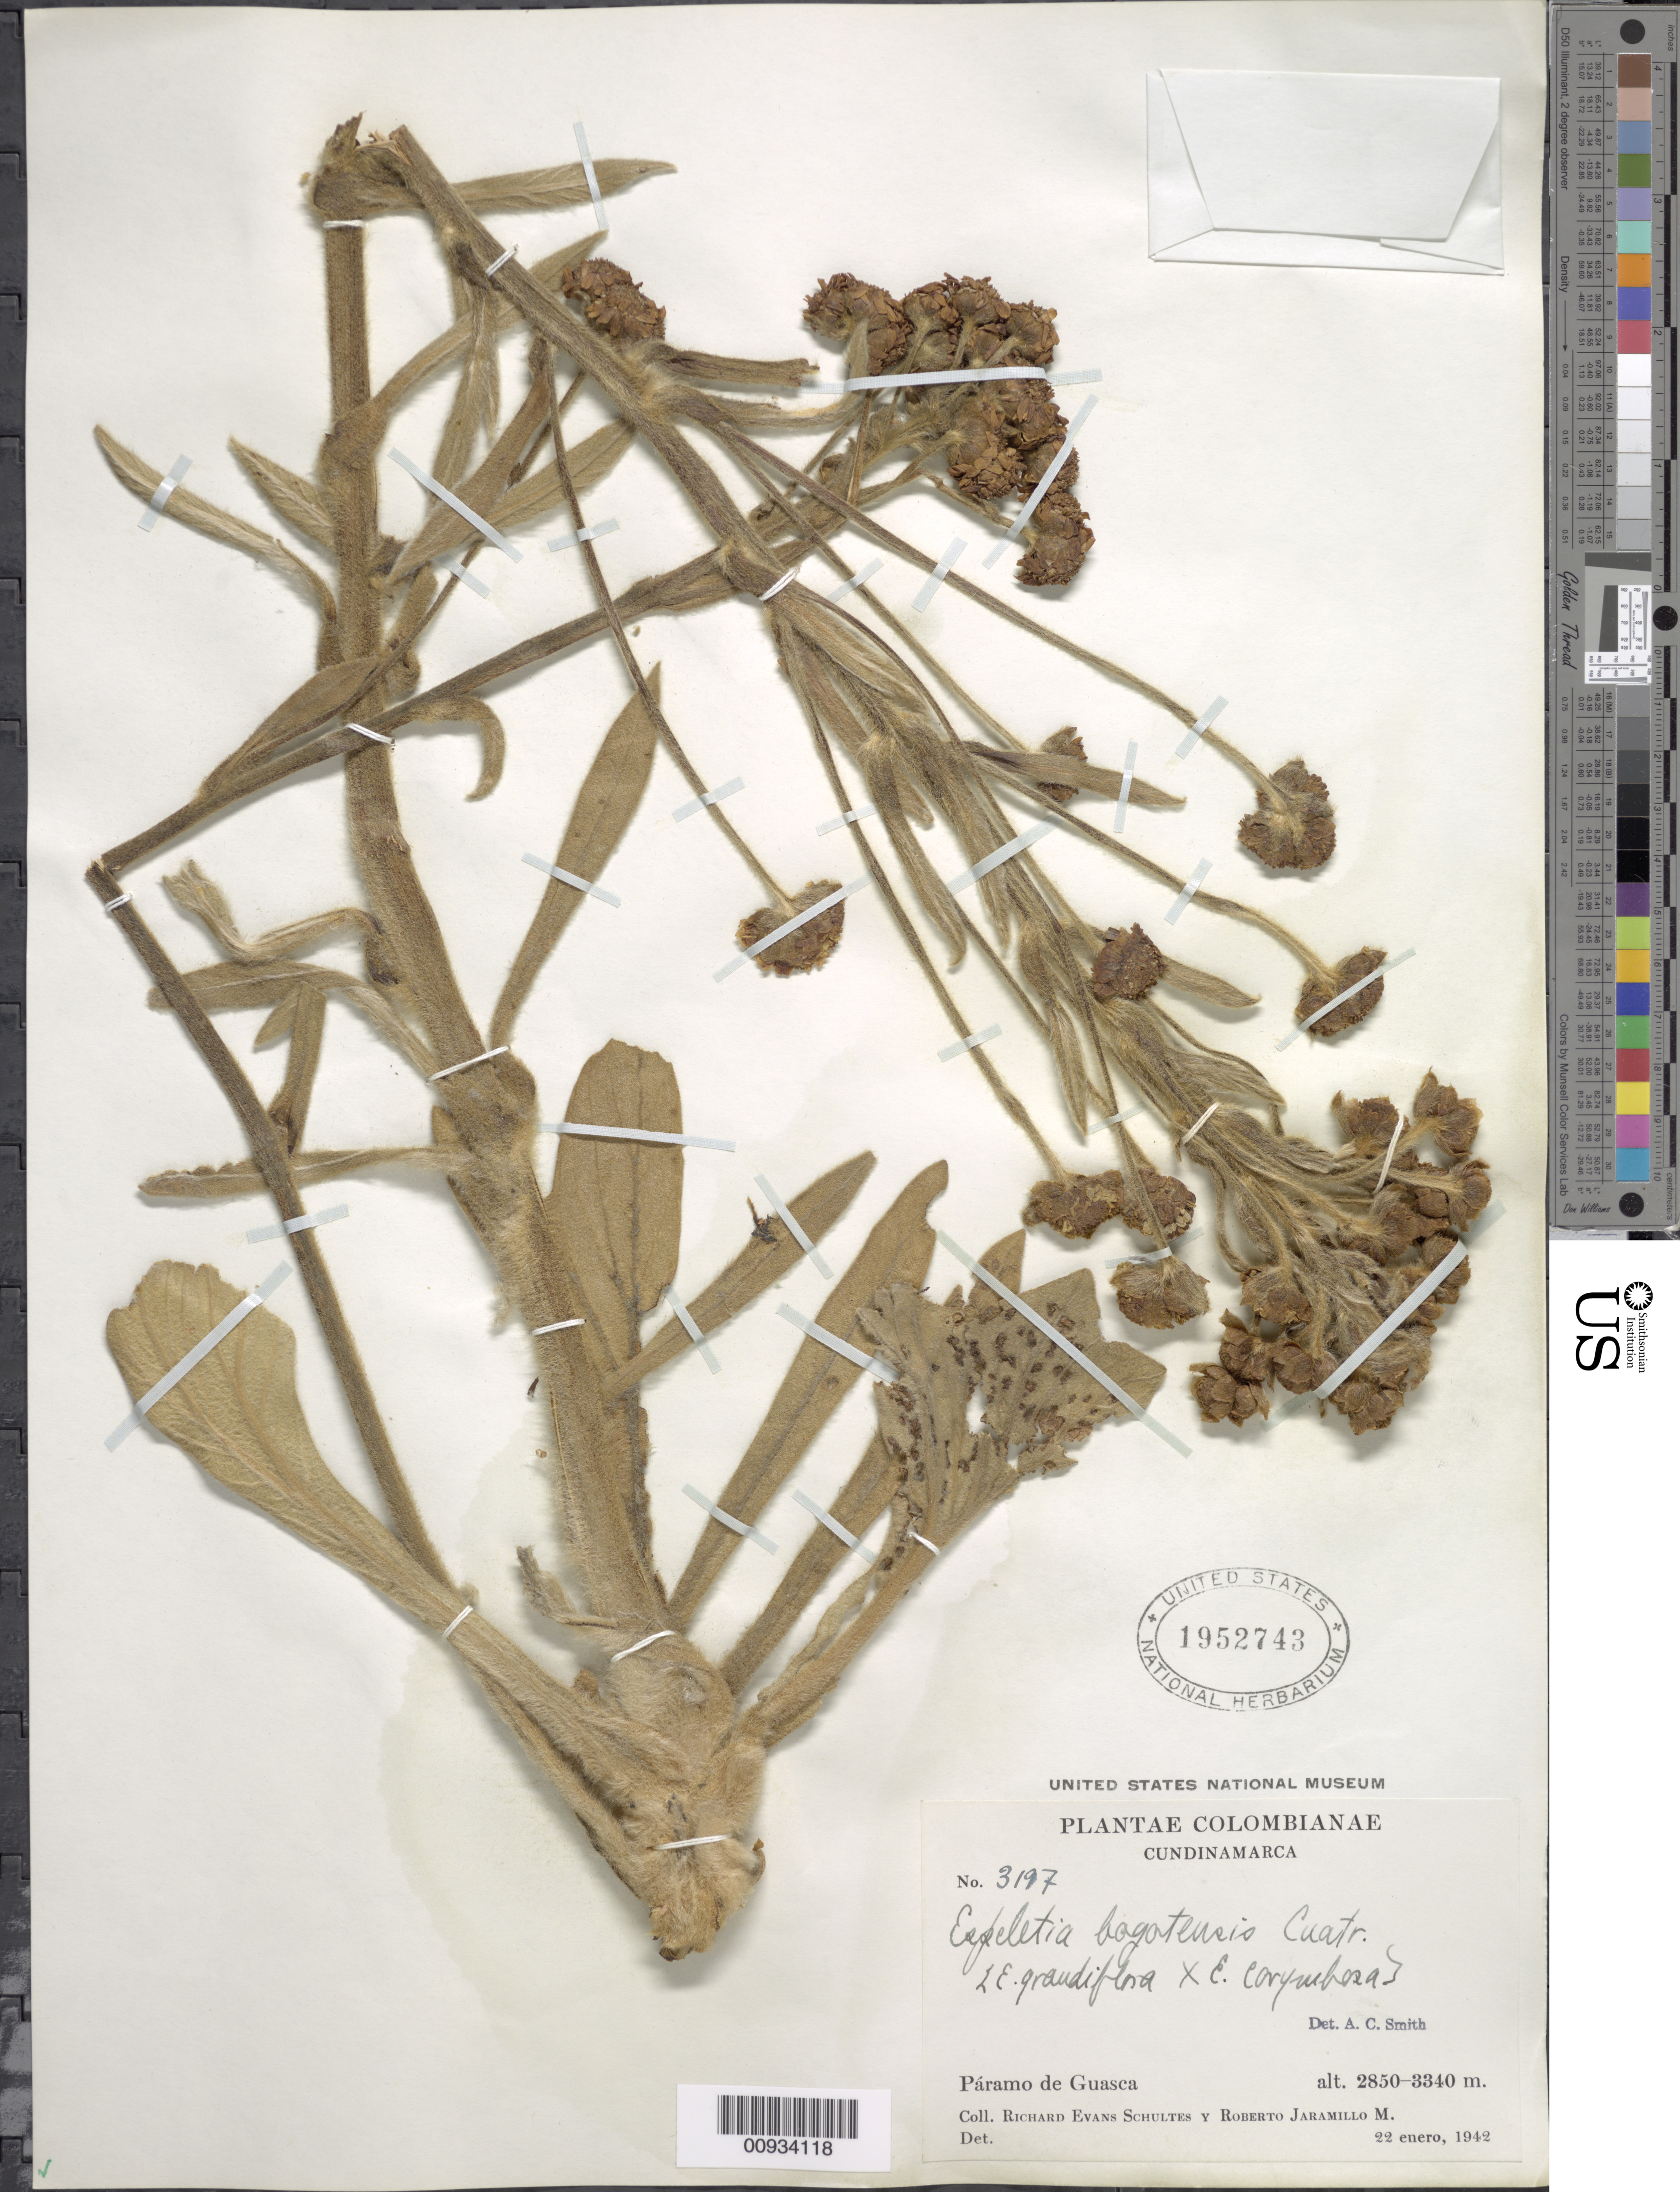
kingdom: Plantae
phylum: Tracheophyta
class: Magnoliopsida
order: Asterales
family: Asteraceae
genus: Espeletiopsis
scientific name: Espeletiopsis bogotensis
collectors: R. E. Schultes & R. Jaramillo M.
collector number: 3197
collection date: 1942-01-22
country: Colombia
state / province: Cundinamarca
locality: Paramo de Guasca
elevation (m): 2850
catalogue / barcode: US 1952743